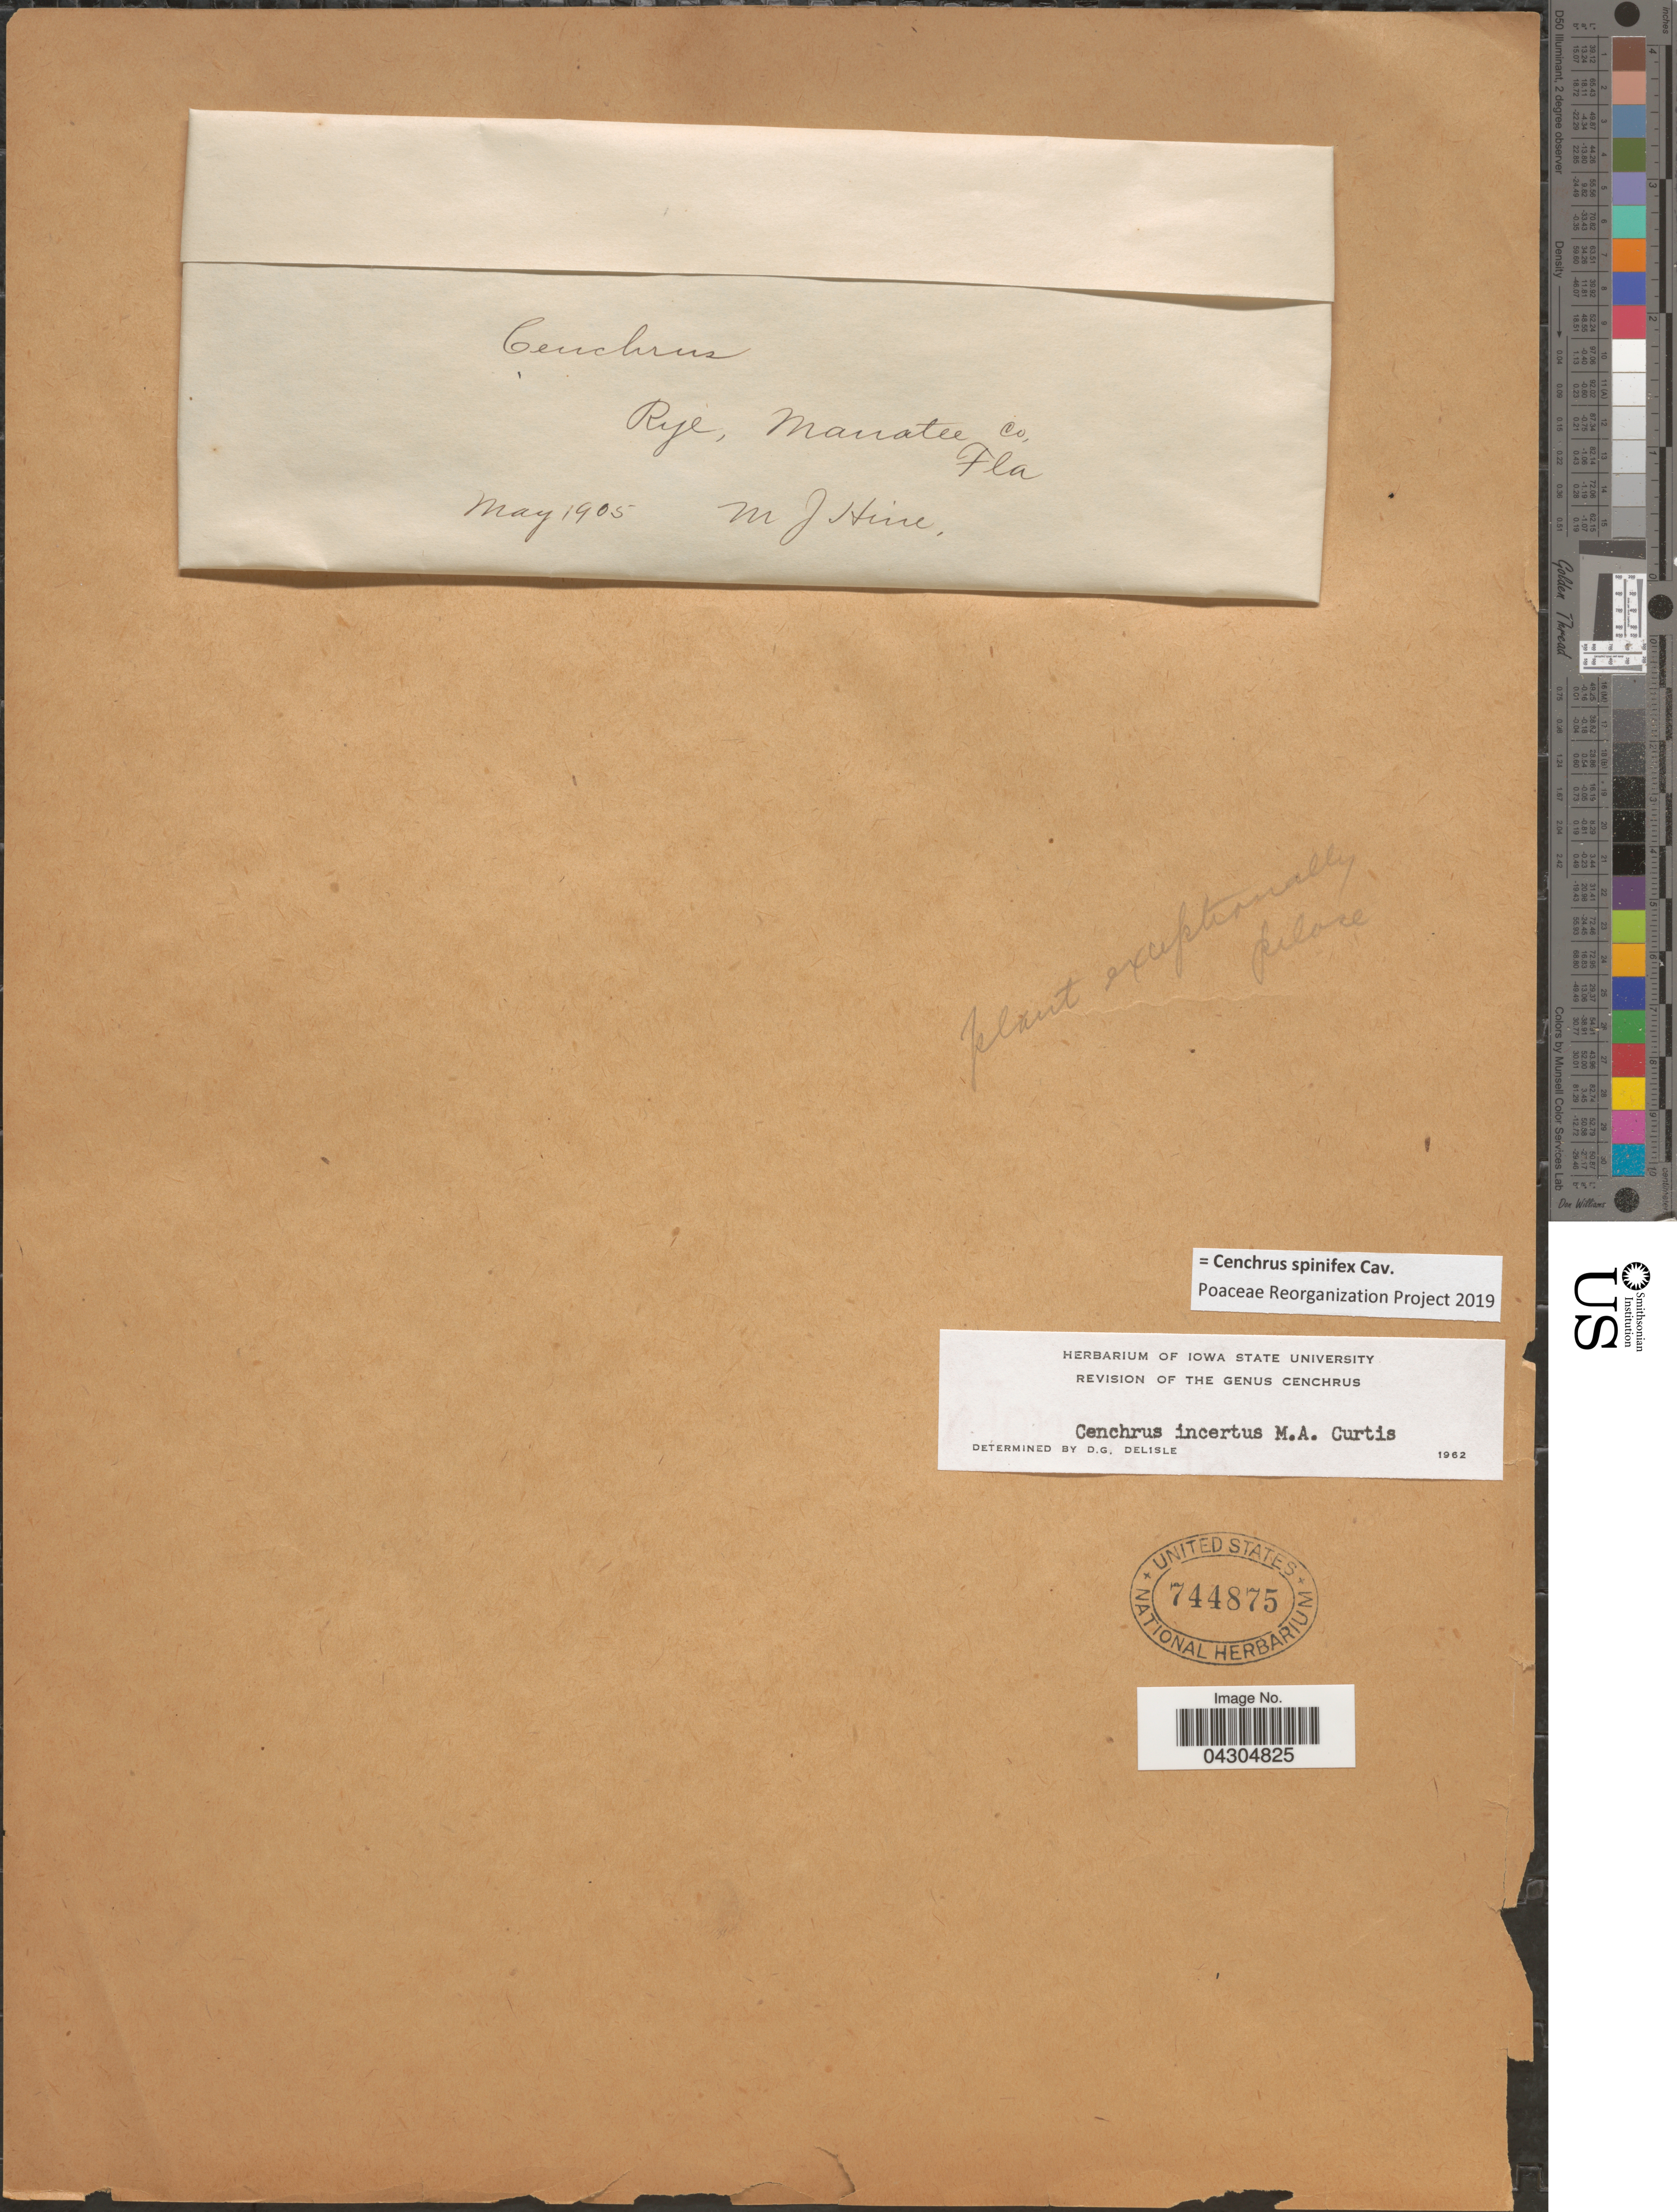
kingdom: Plantae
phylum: Tracheophyta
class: Liliopsida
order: Poales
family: Poaceae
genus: Cenchrus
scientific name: Cenchrus spinifex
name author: Cav.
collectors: M. Hine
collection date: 1905-05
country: United States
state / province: Florida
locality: Rye, Manatee Co.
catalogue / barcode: US 744875